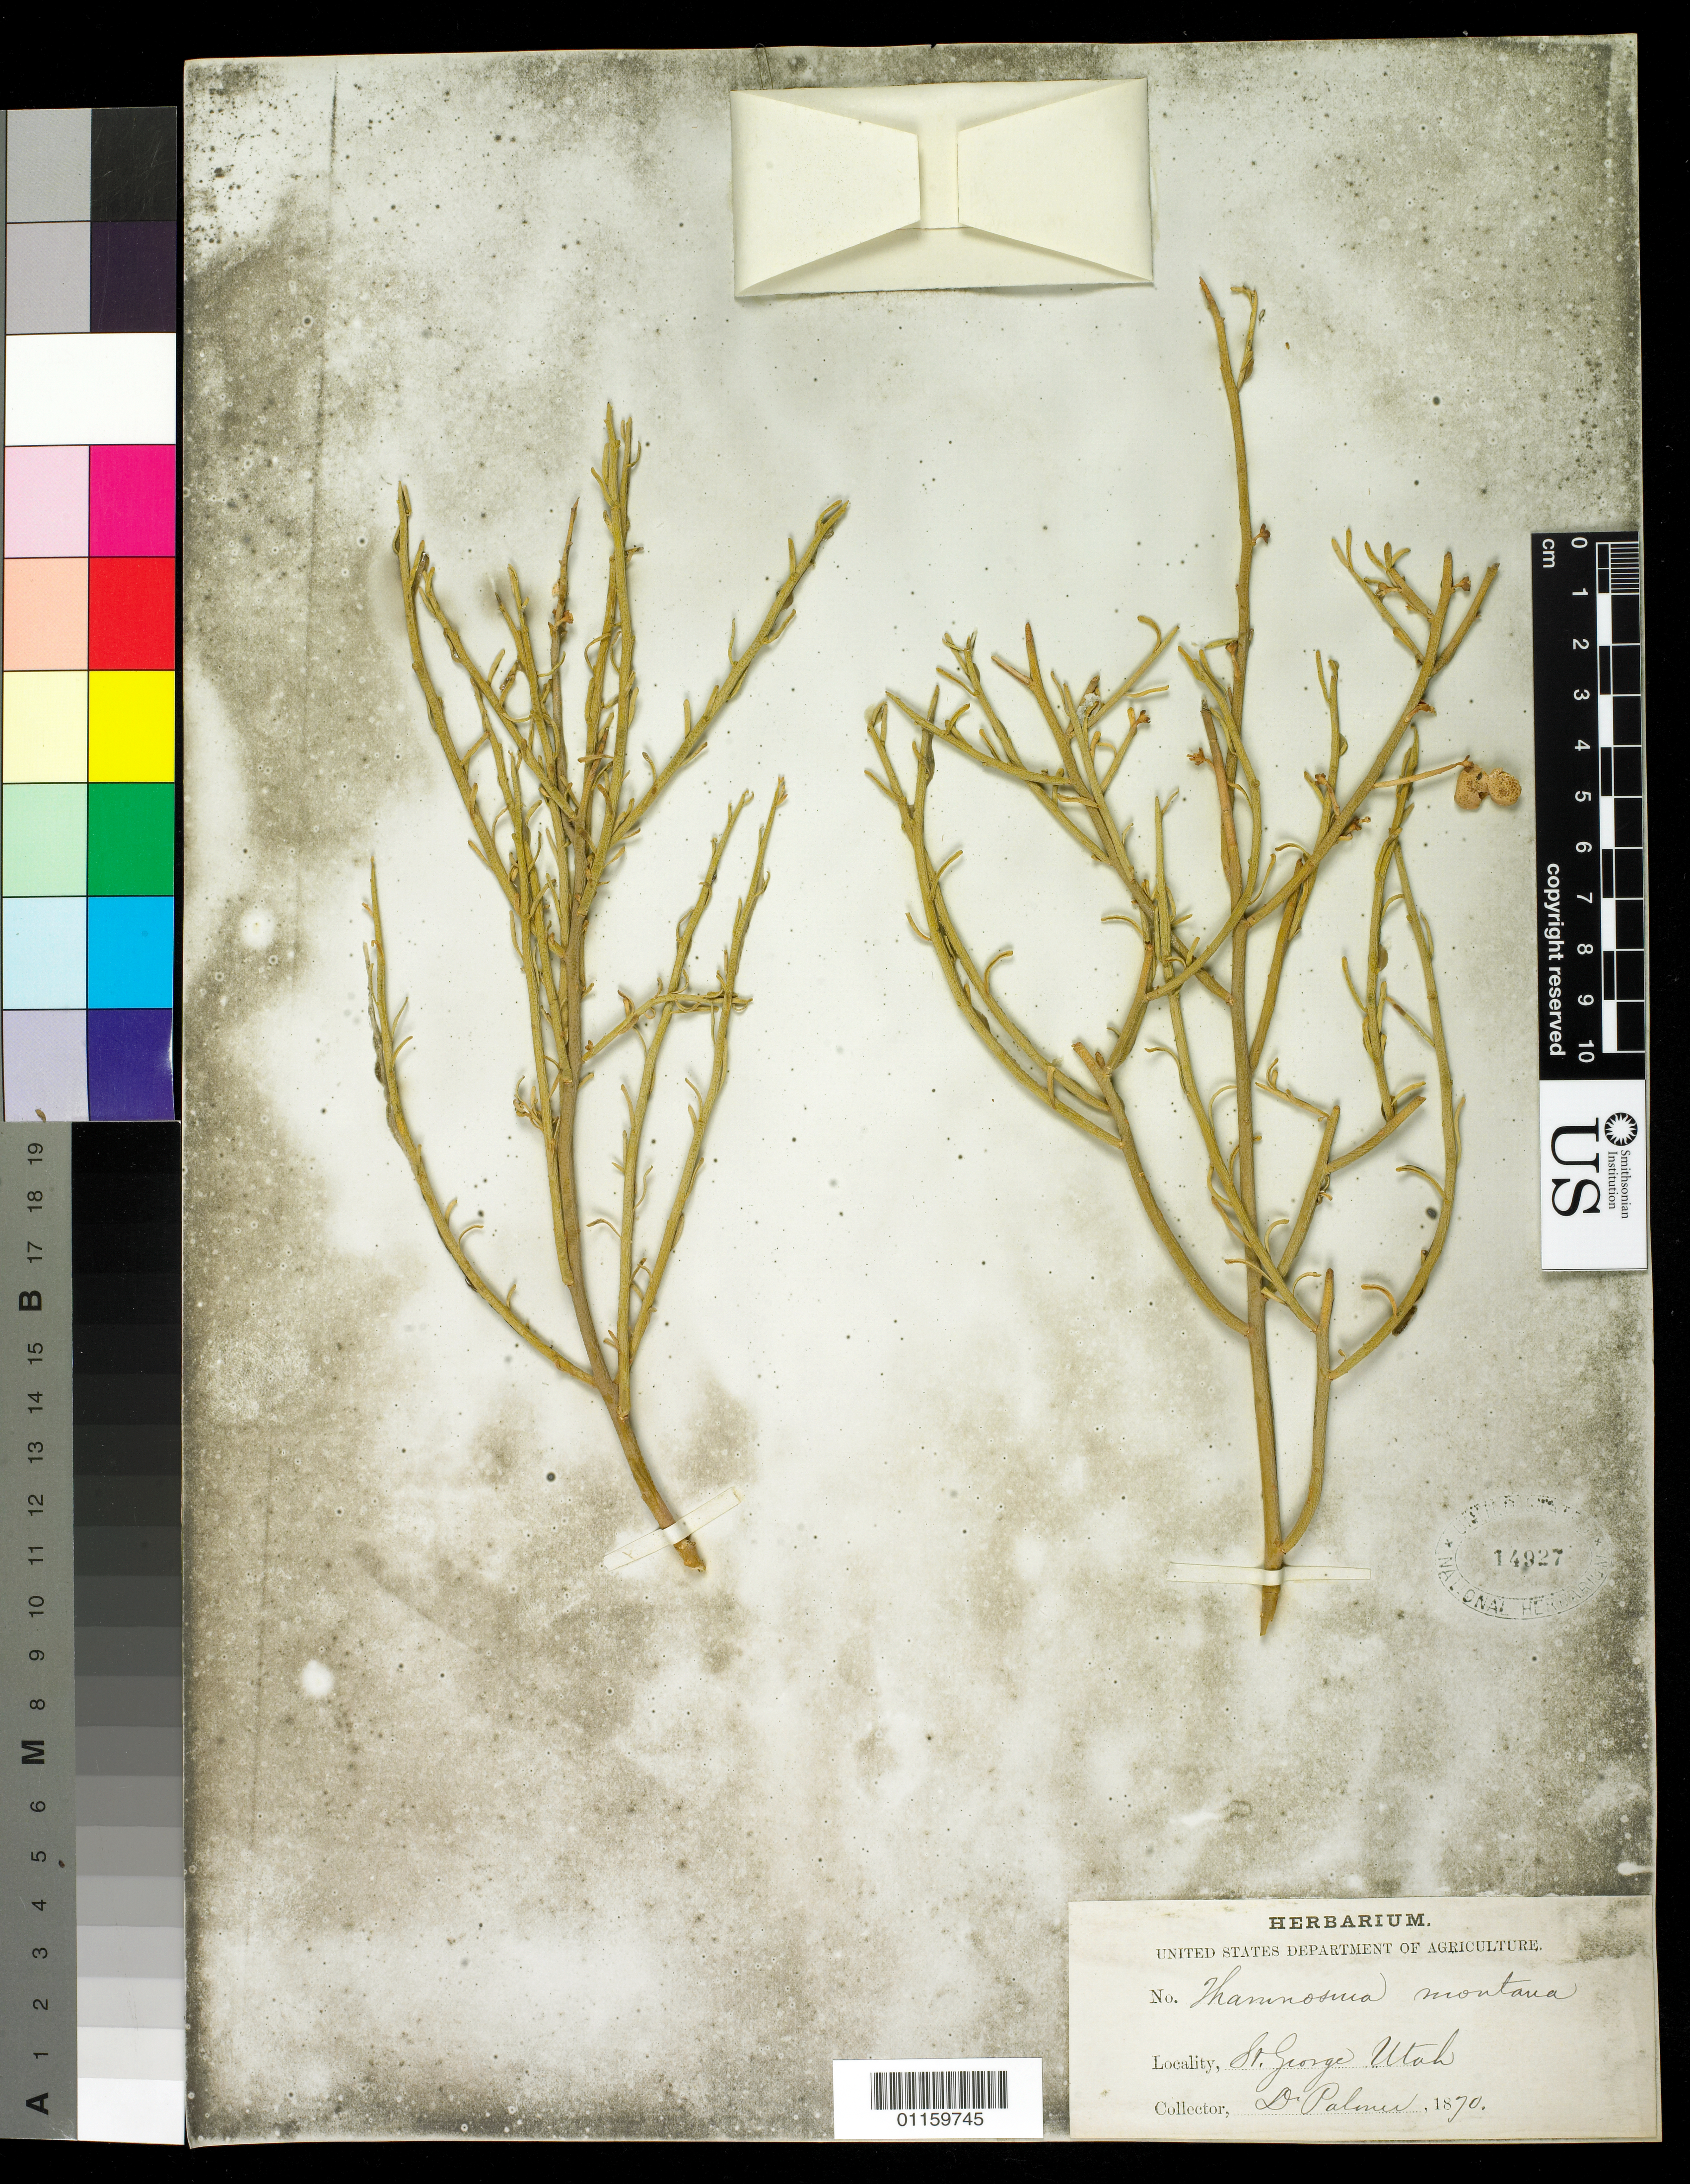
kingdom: Plantae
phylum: Tracheophyta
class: Magnoliopsida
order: Sapindales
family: Rutaceae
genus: Thamnosma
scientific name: Thamnosma montana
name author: Torr. & Frém.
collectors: E. Palmer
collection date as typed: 1870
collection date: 1870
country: United States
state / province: Utah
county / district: Washington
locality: St. George.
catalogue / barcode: US 14927